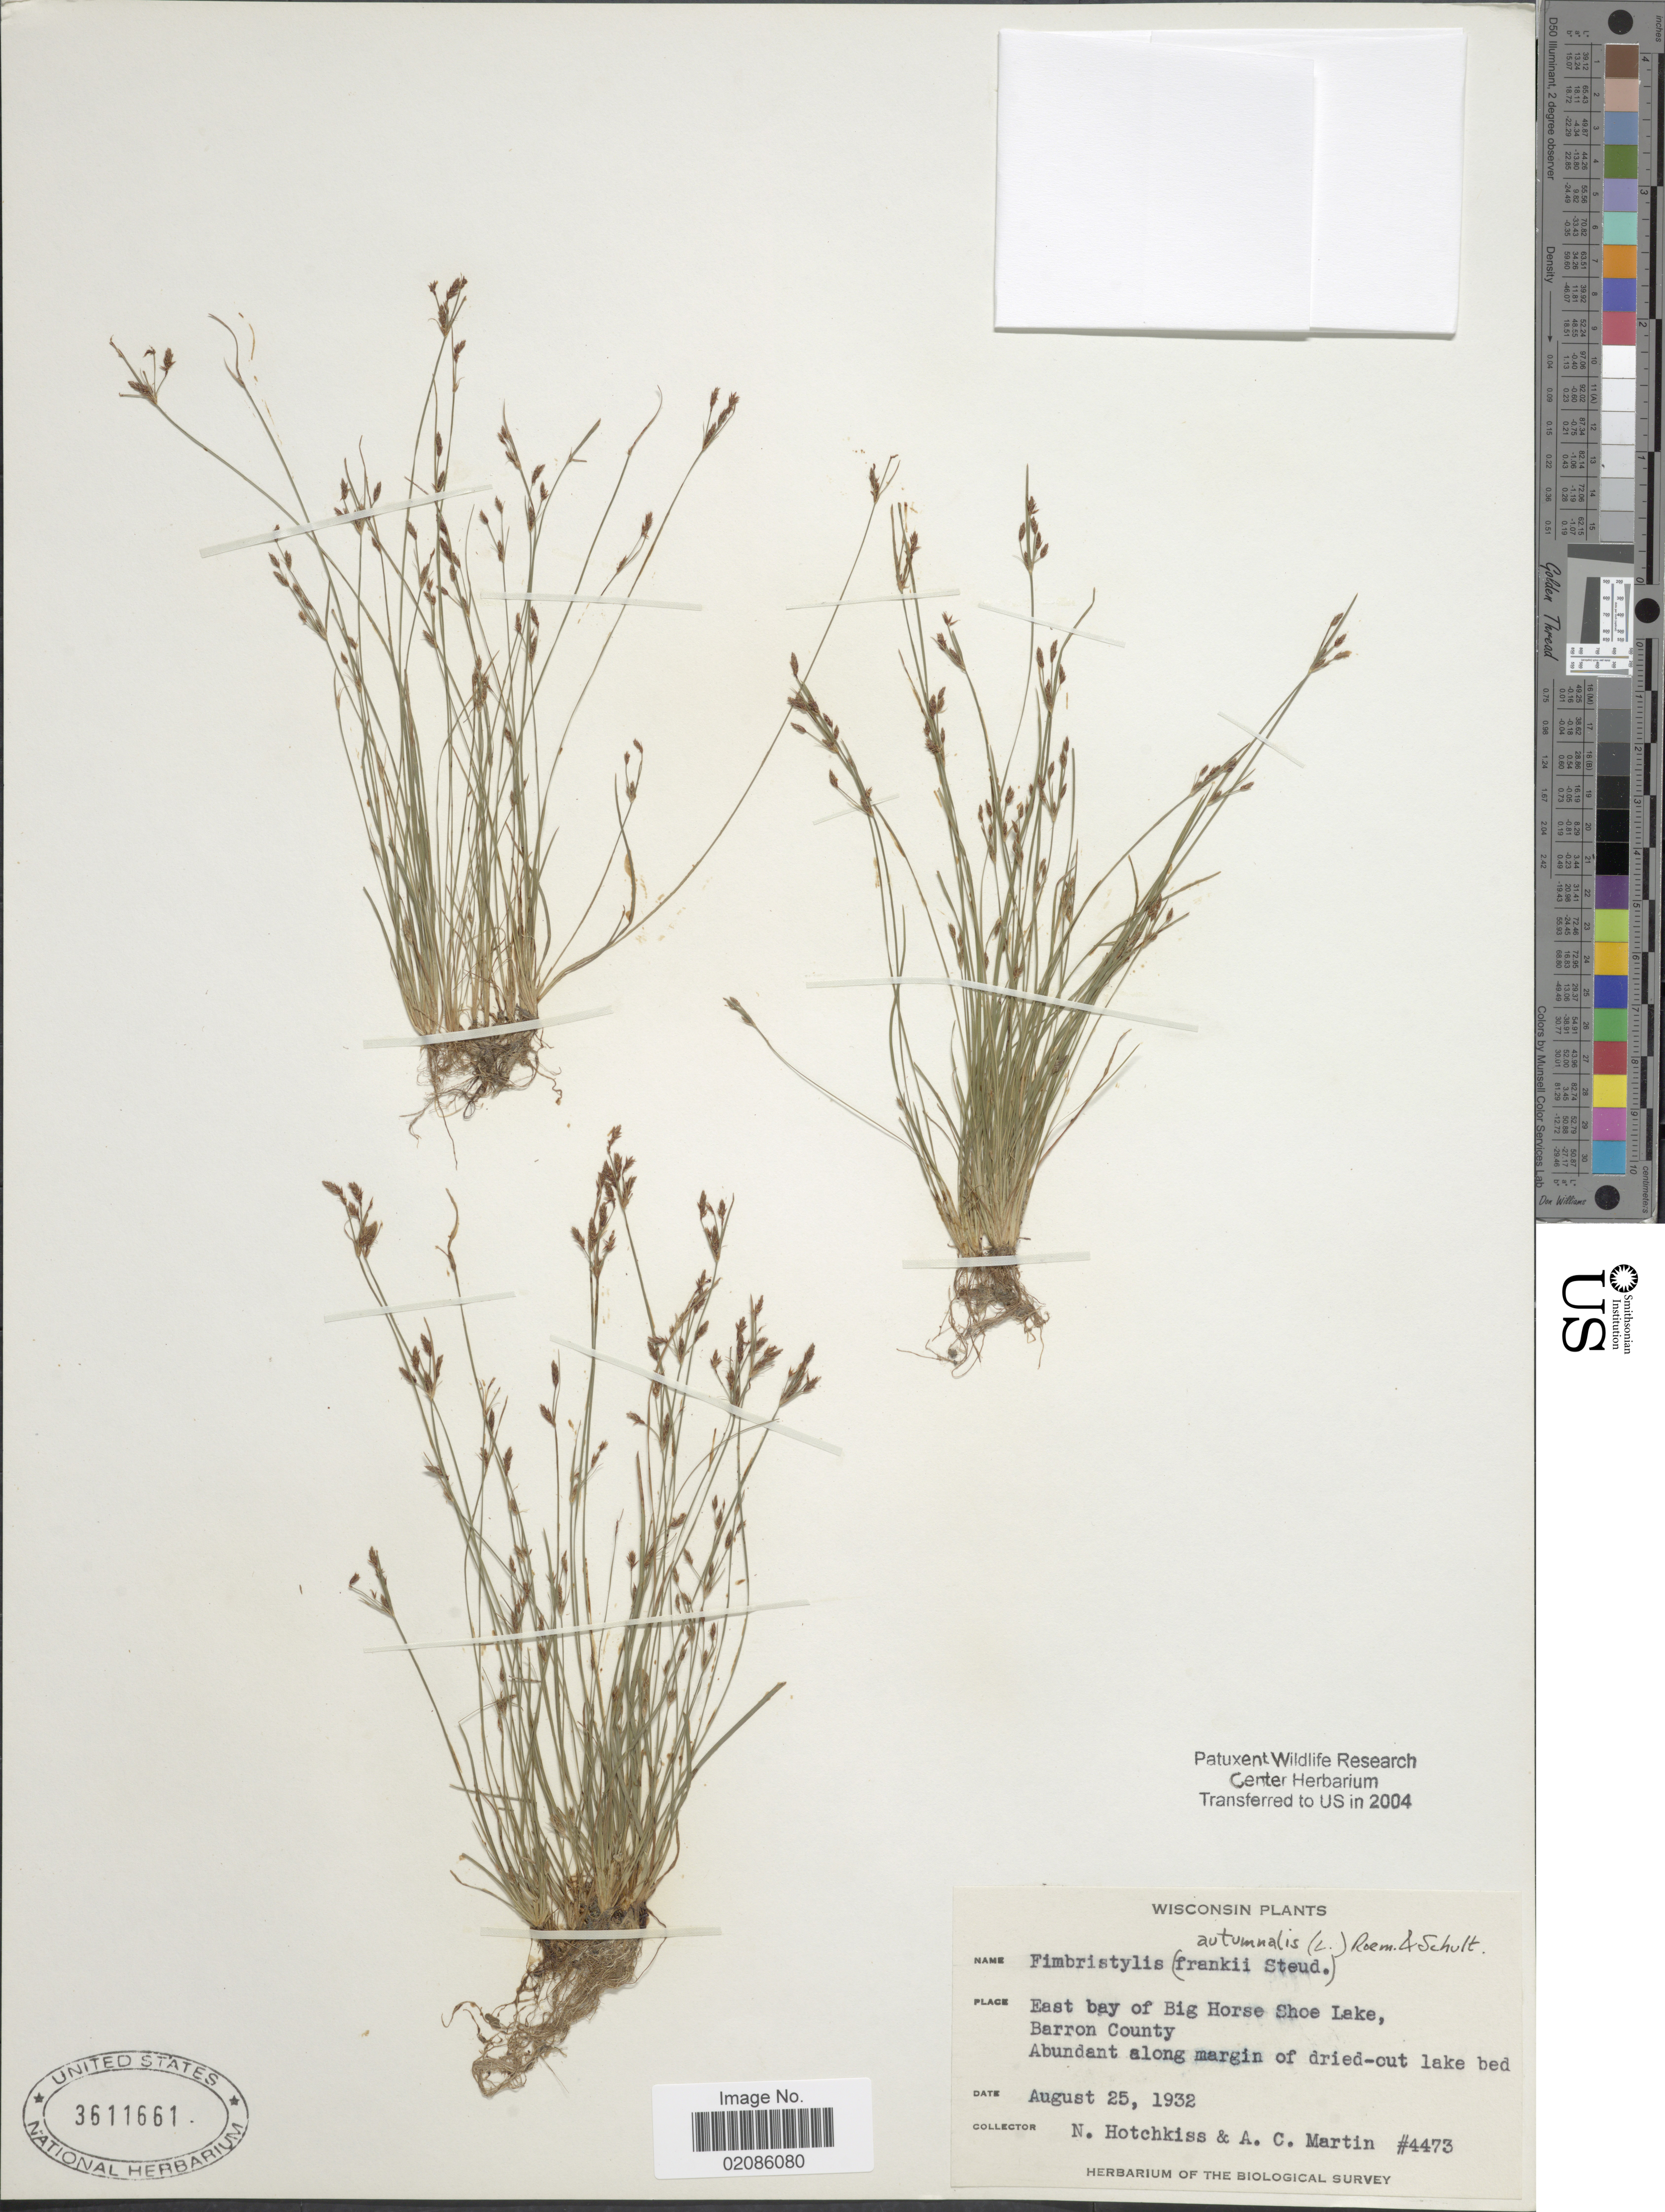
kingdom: Plantae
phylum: Tracheophyta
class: Liliopsida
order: Poales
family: Cyperaceae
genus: Fimbristylis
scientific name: Fimbristylis autumnalis (L.) Roem. & Schult.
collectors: N. Hotchkiss & A. C. Martin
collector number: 4473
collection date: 1932-08-25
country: United States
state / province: Wisconsin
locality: East bay of Big Horse Shoe Lake, Barron County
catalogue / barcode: US 3611661